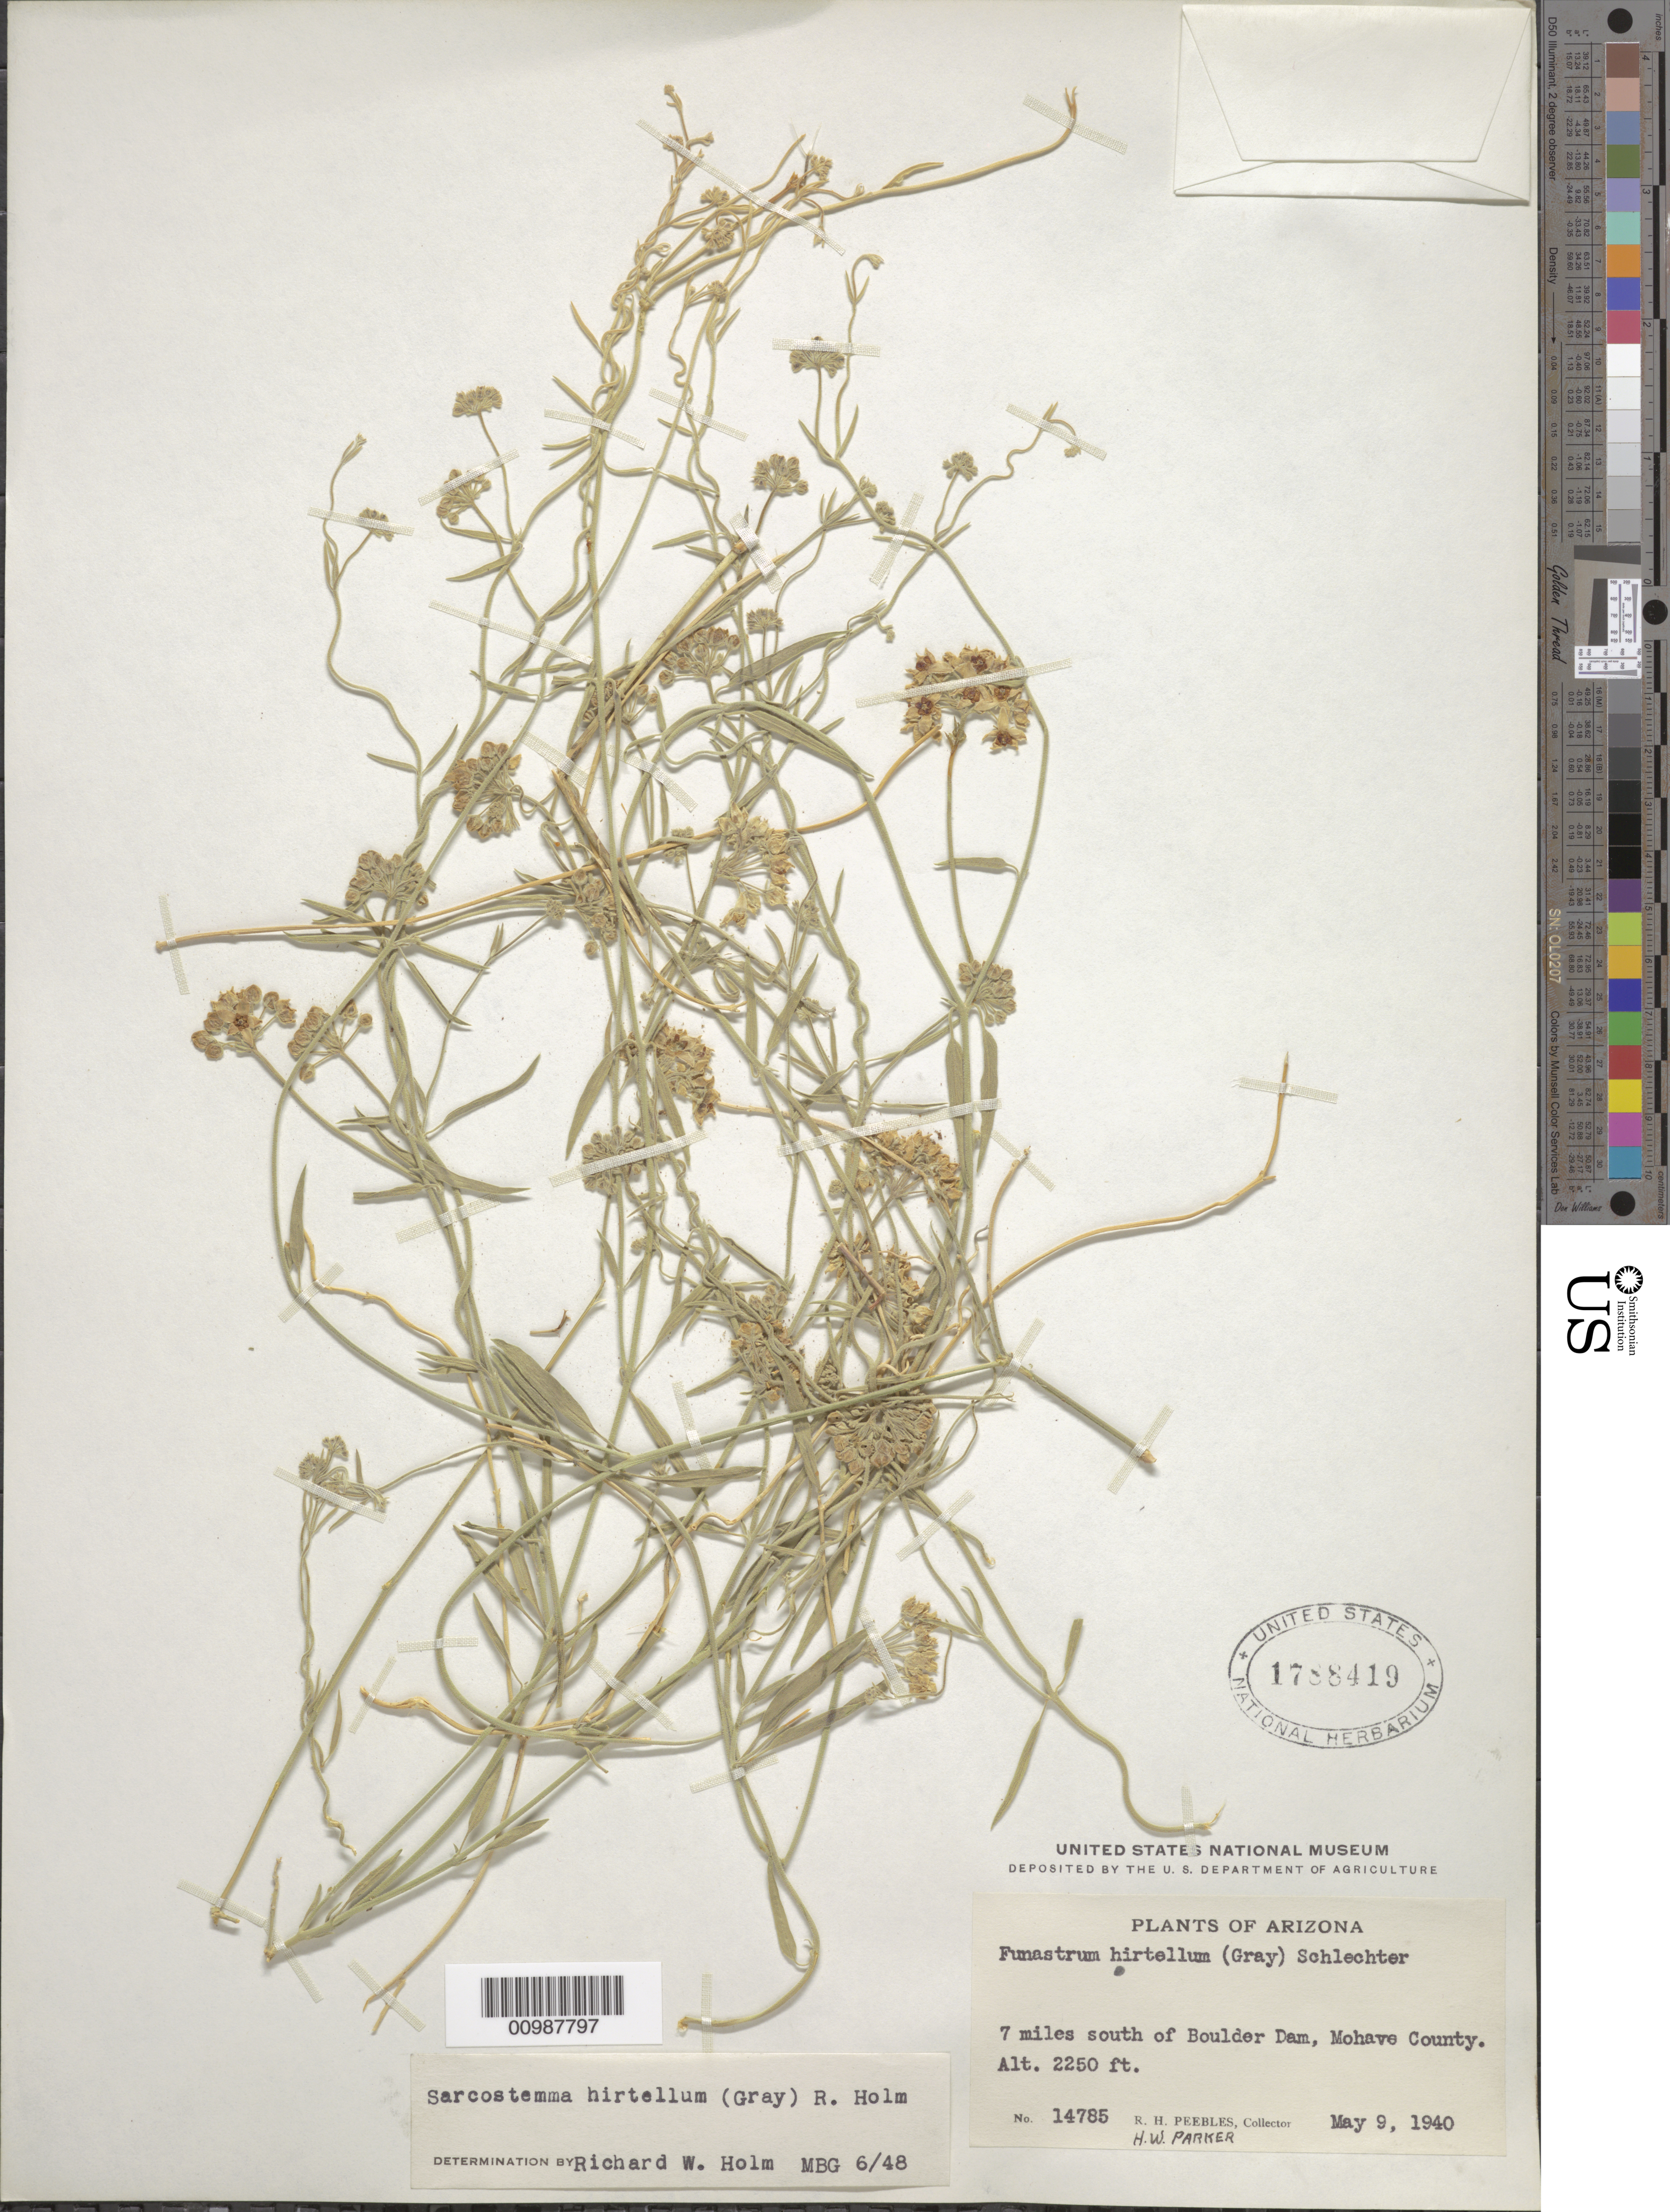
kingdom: Plantae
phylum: Tracheophyta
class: Magnoliopsida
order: Gentianales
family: Apocynaceae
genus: Sarcostemma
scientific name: Sarcostemma hirtellum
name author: (A. Gray) R.W. Holm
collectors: R. H. Peebles & H. W. Parker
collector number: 14785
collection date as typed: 09 May 1940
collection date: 1940-05-09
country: United States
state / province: Arizona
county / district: Mohave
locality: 7 miles S of Boulder Dam.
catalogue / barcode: US 1788419